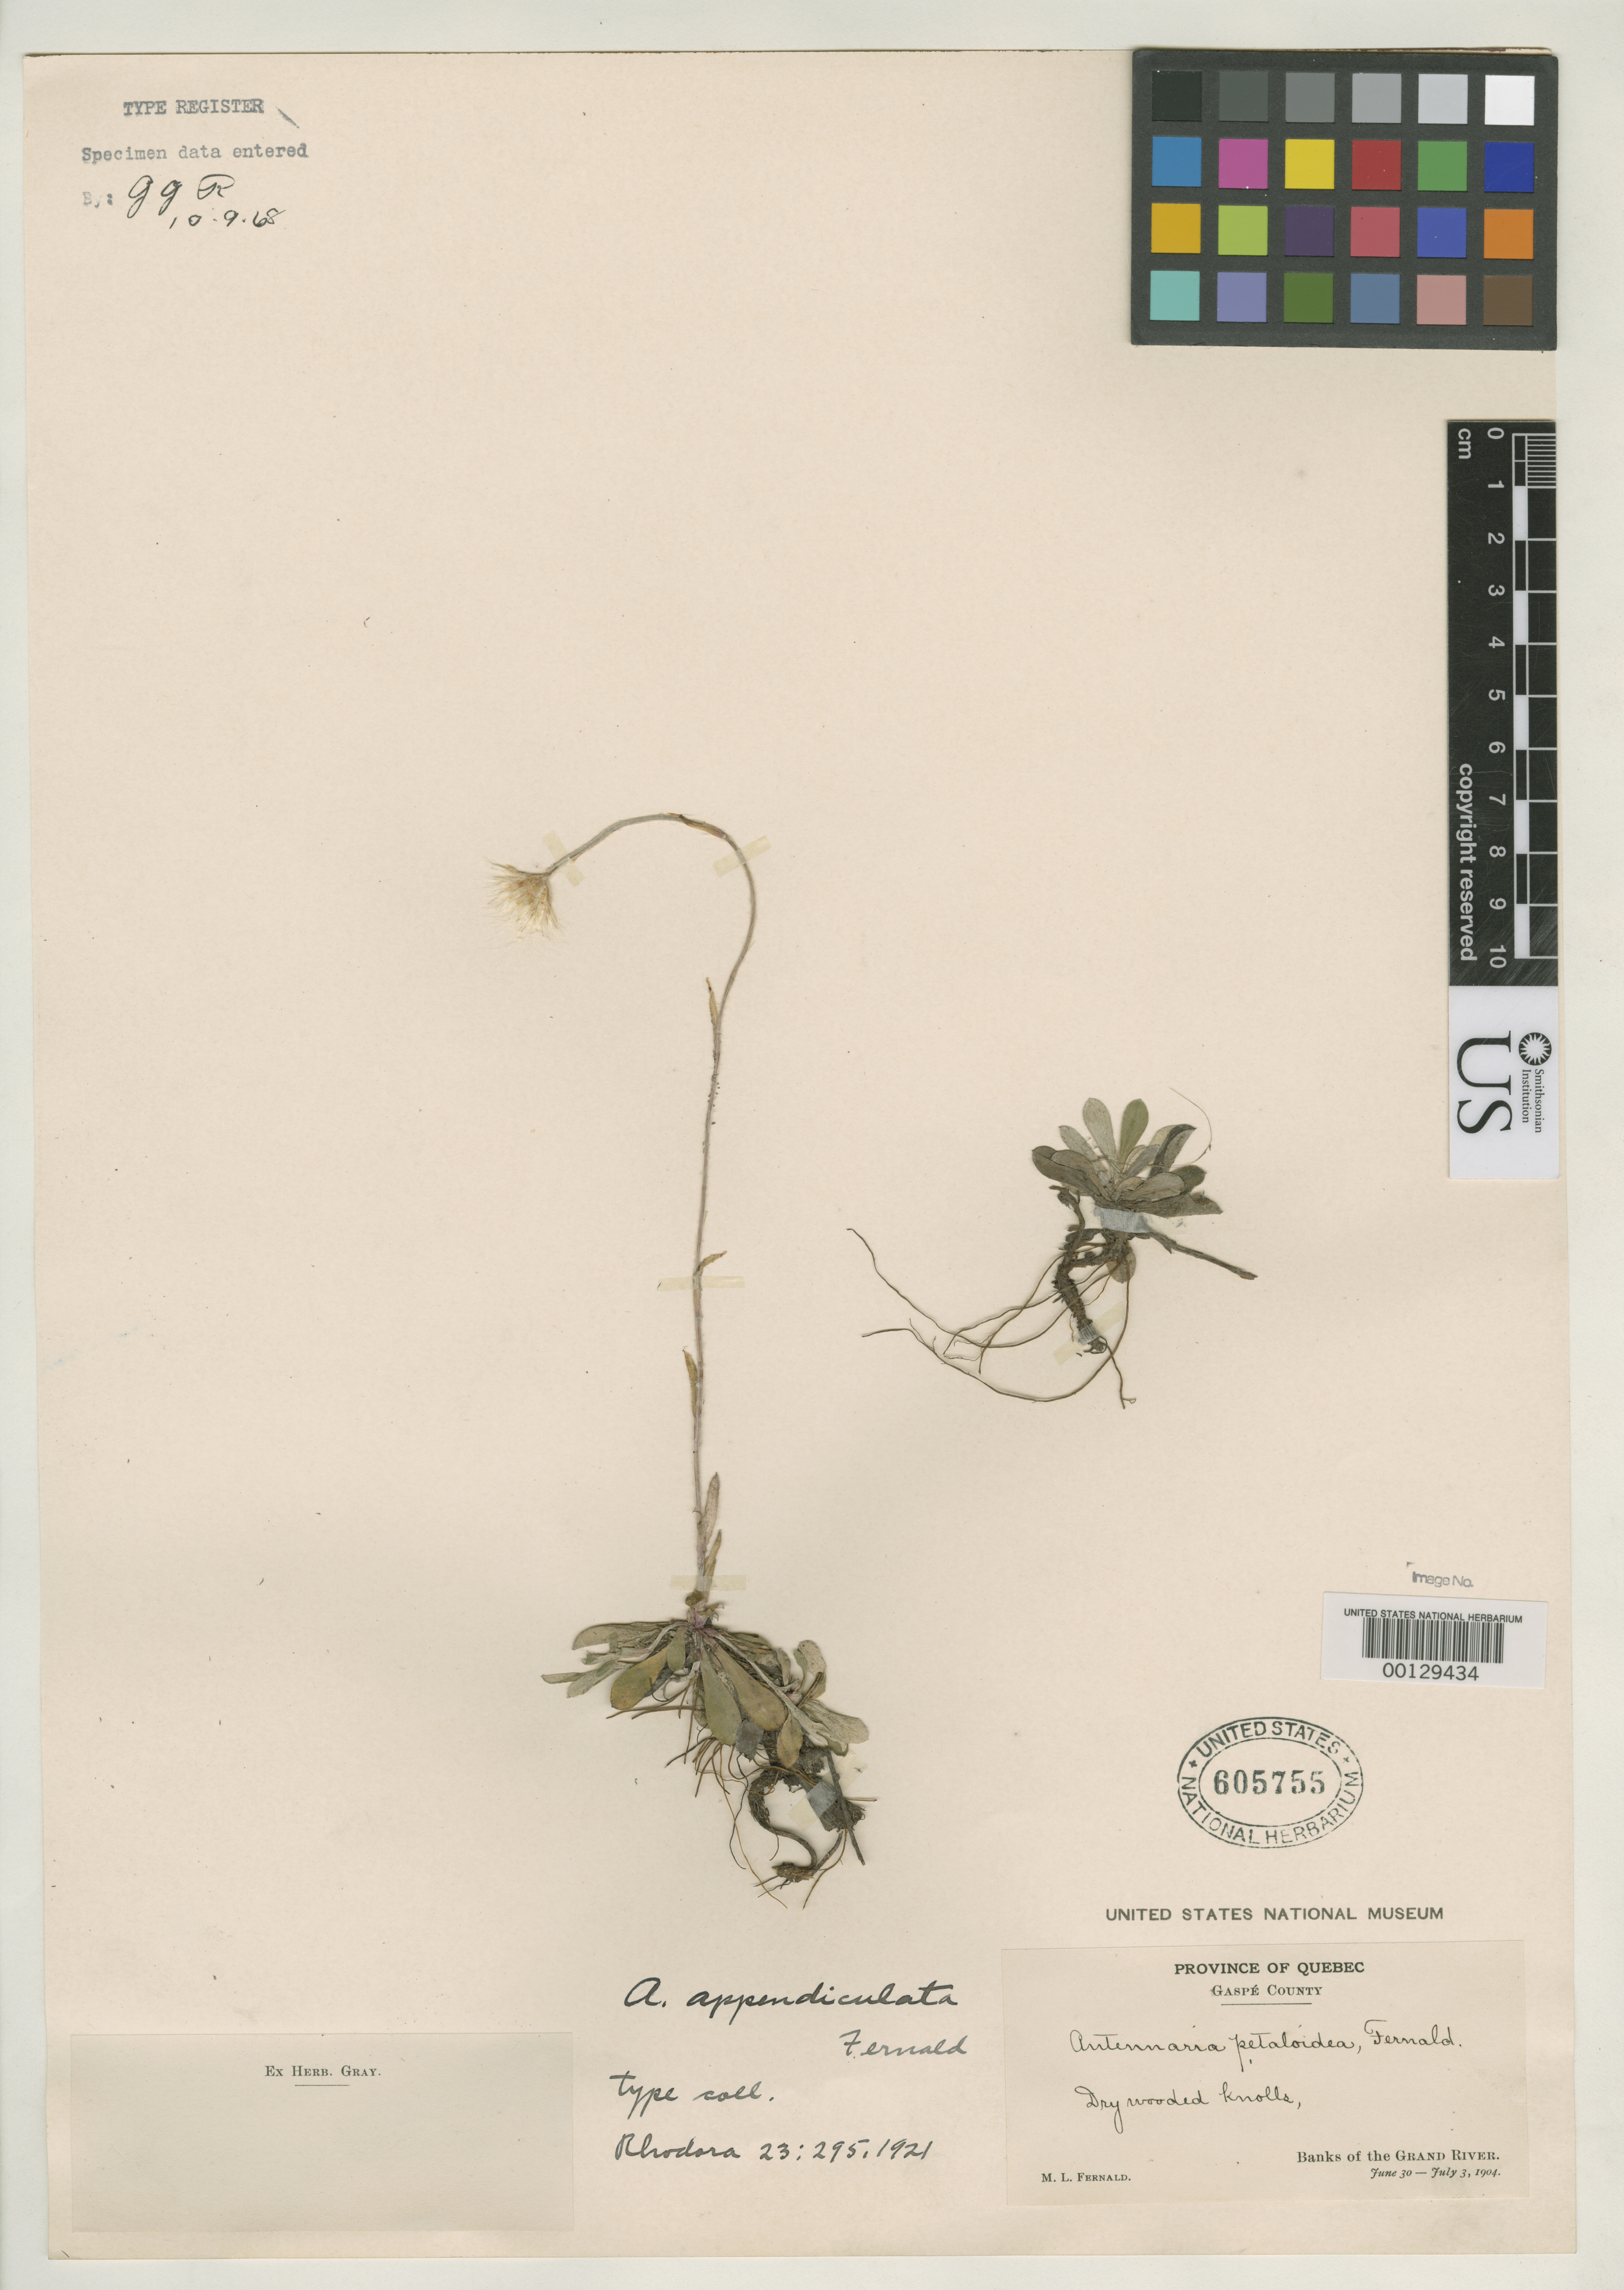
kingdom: Plantae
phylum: Tracheophyta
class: Magnoliopsida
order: Asterales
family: Asteraceae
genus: Antennaria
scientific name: Antennaria appendiculata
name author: Fernald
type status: Isotype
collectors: M. L. Fernald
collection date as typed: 30 Jun 1904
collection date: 1904-06-30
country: Canada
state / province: Quebec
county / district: Gaspe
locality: Grand River.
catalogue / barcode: US 605755